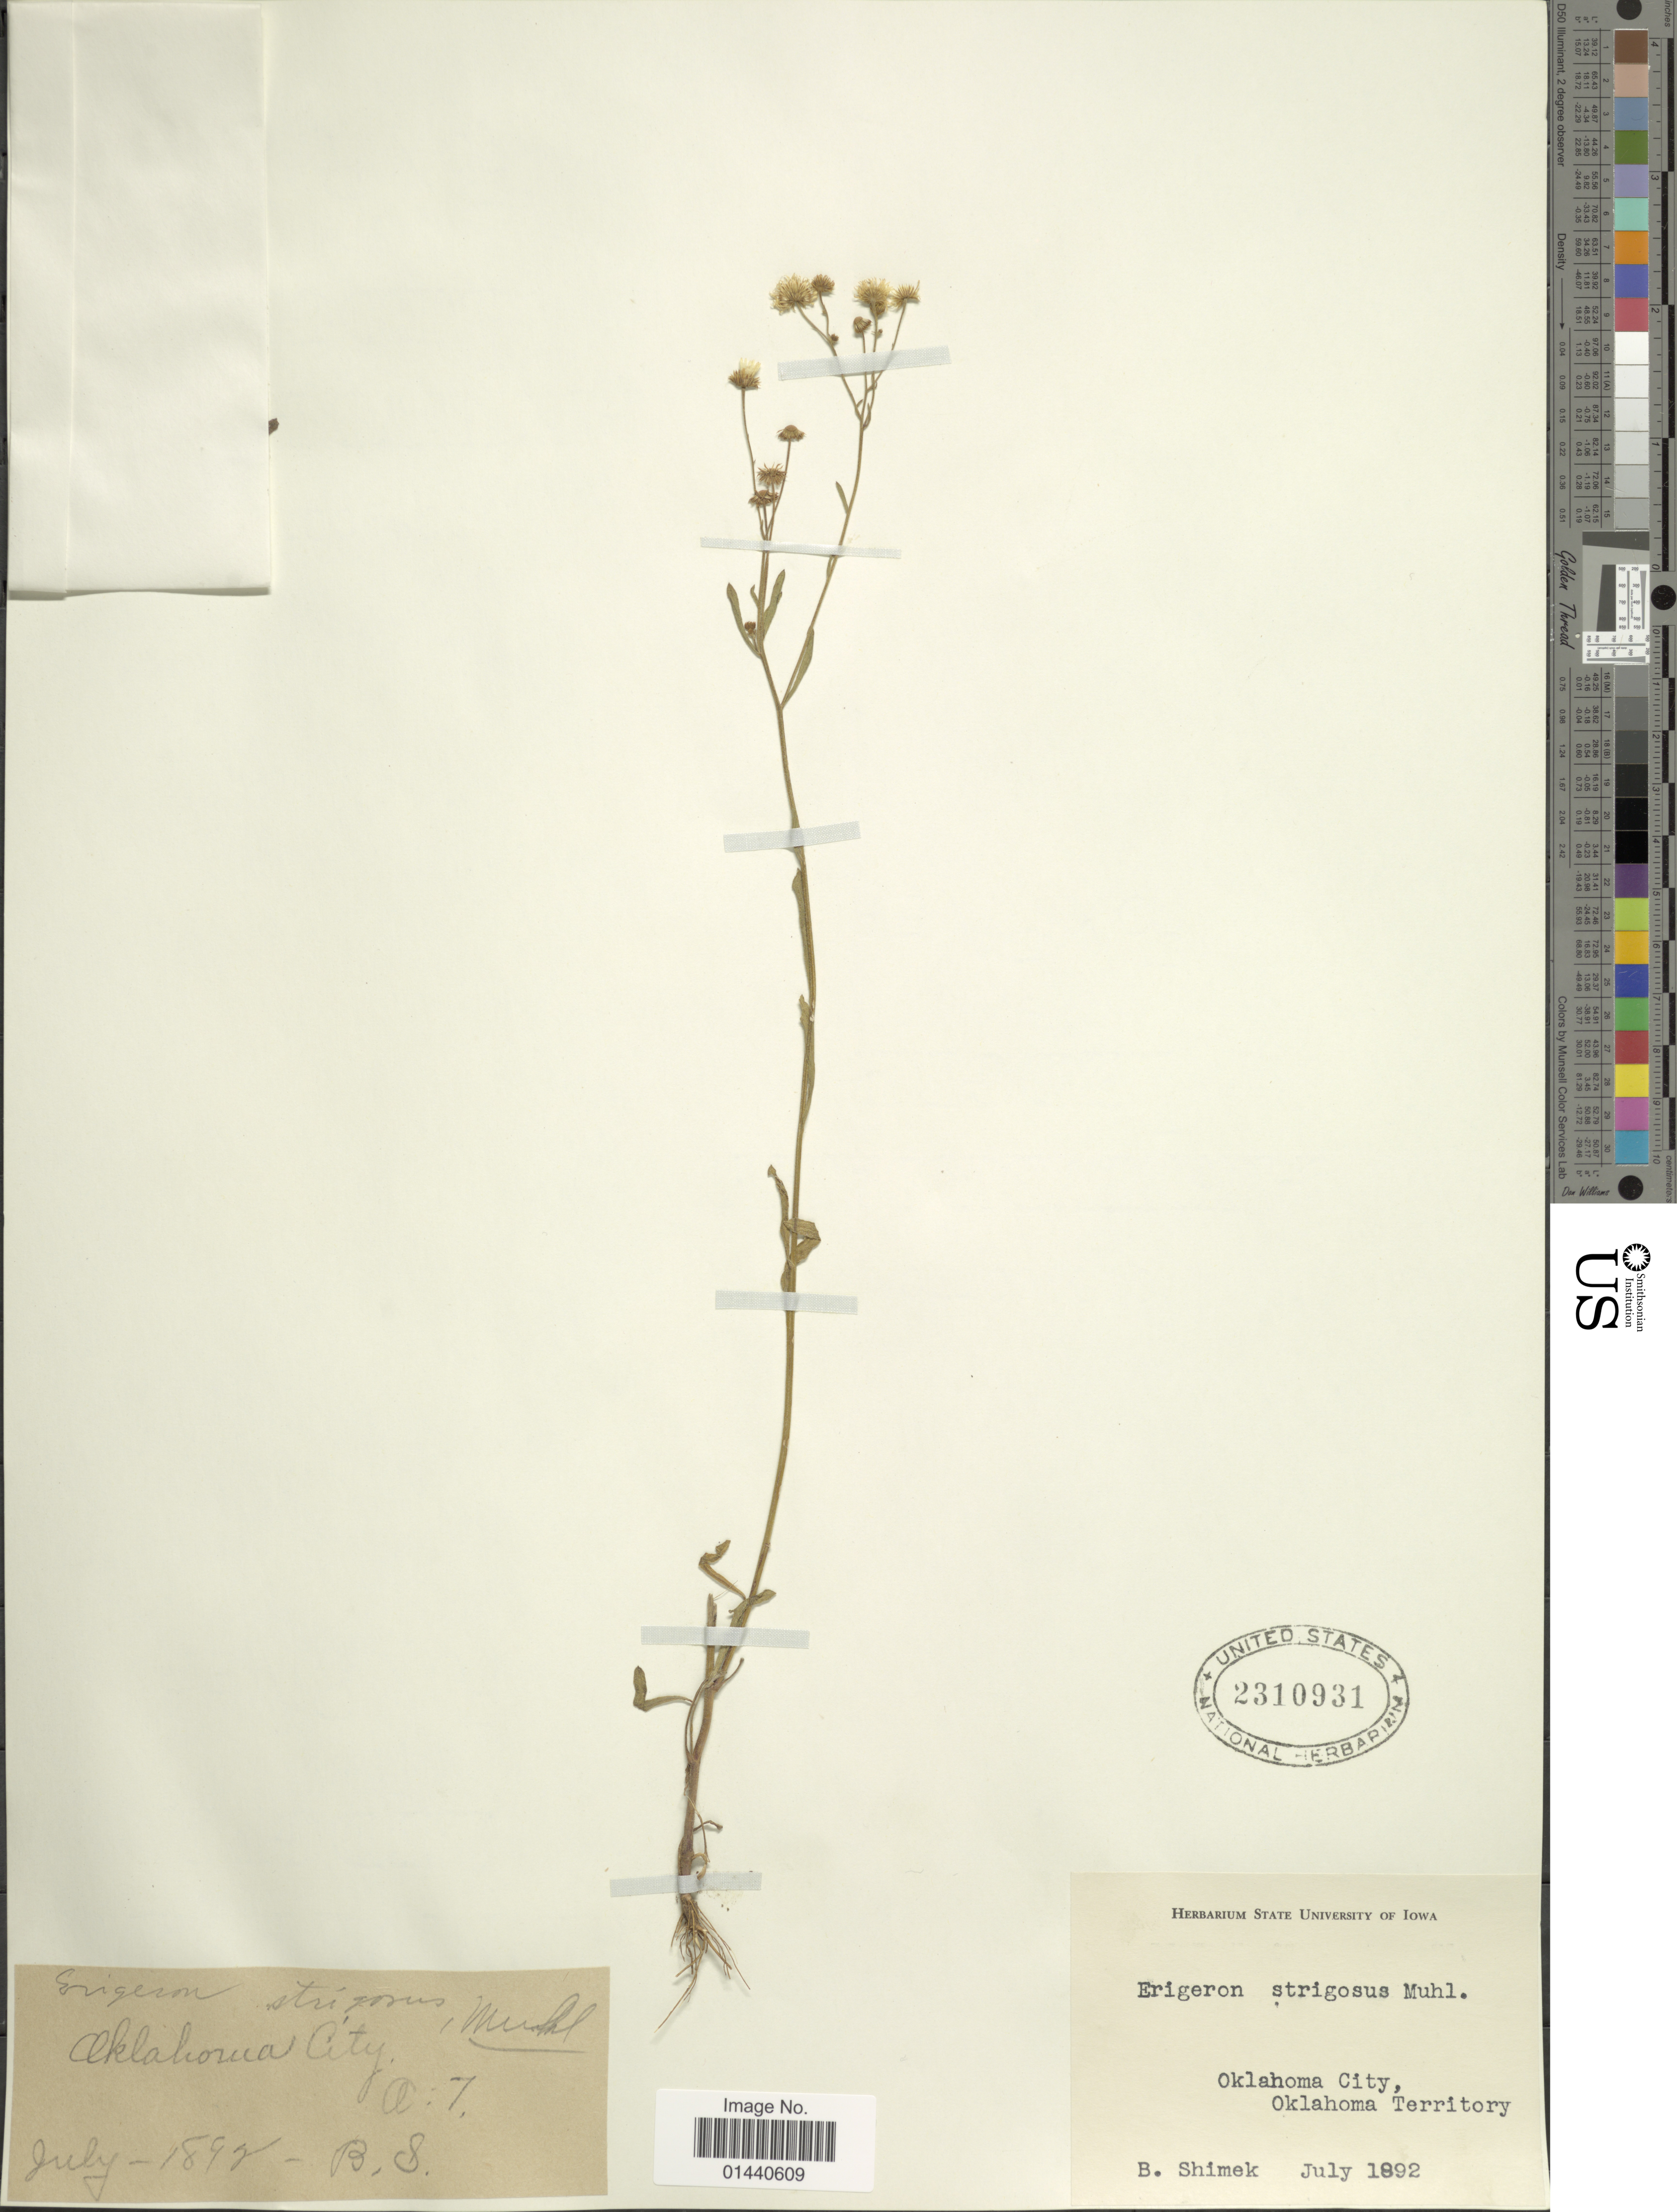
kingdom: Plantae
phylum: Tracheophyta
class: Magnoliopsida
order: Asterales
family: Asteraceae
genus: Erigeron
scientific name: Erigeron strigosus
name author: Muhl. ex Willd.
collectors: B. Shimek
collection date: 1892-07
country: United States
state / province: Oklahoma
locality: Oklahoma City, Oklahoma Territory.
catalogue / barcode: US 2310931